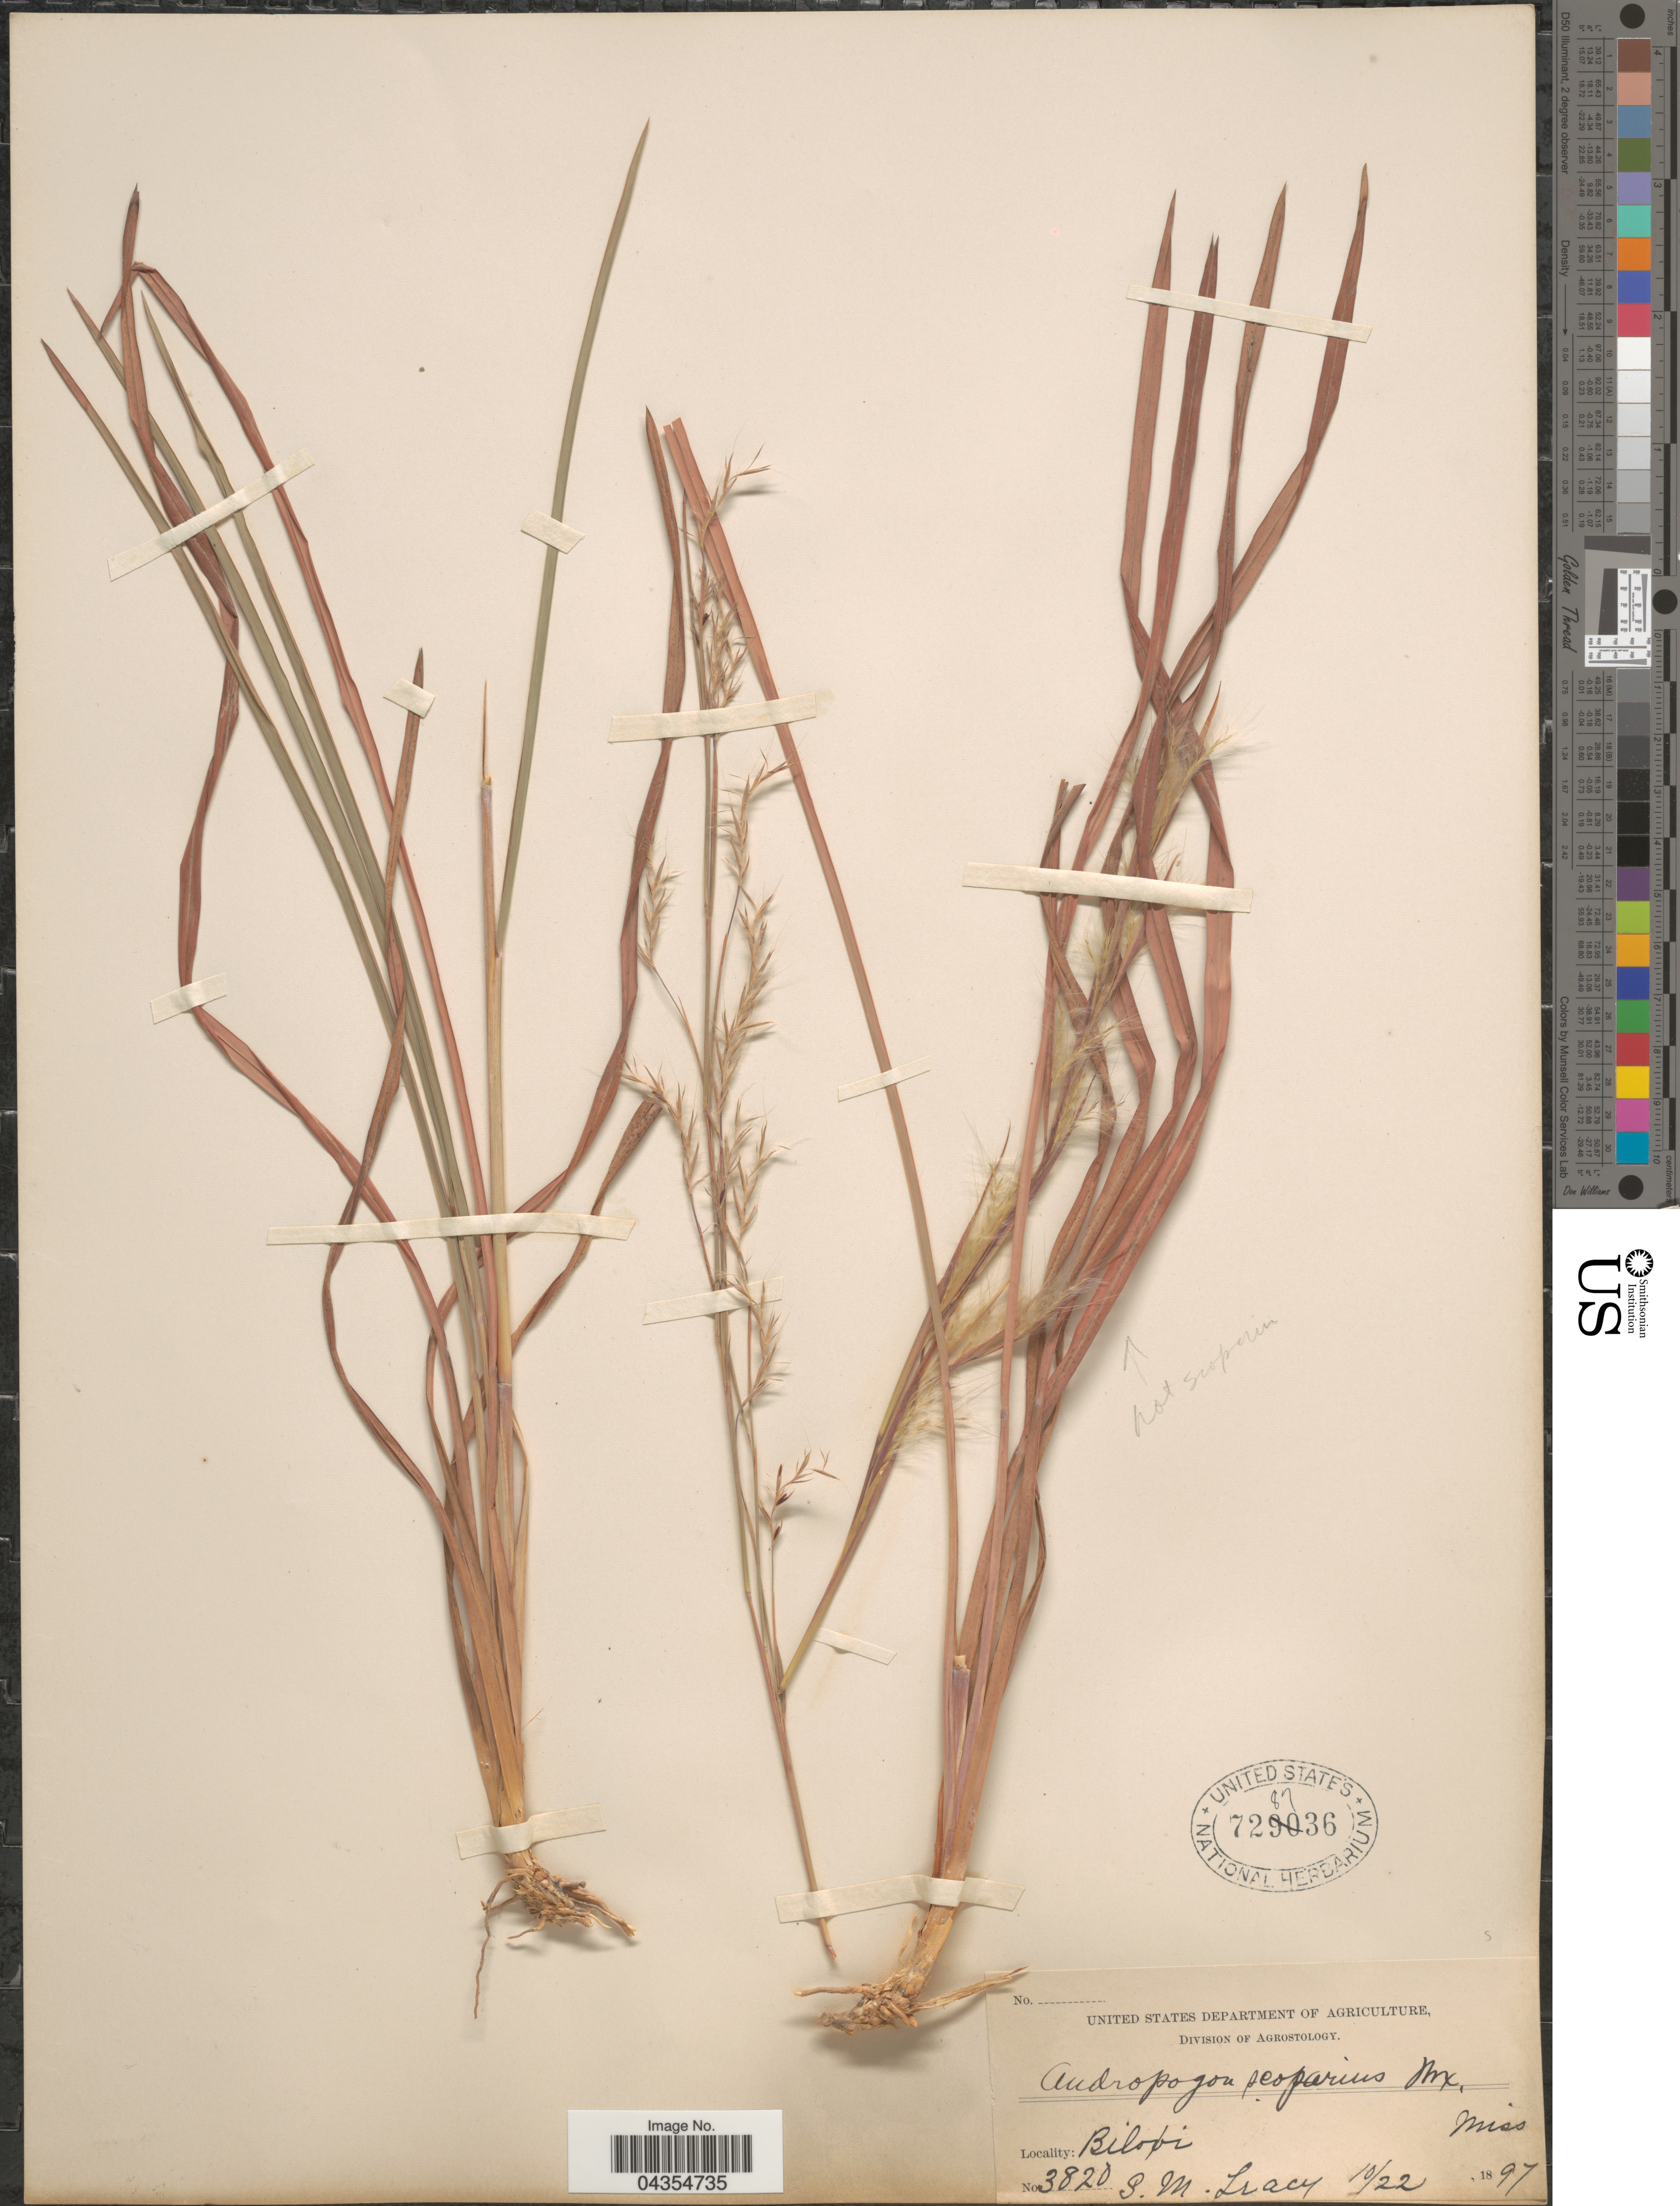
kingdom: Plantae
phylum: Tracheophyta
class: Liliopsida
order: Poales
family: Poaceae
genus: Schizachyrium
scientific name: Schizachyrium sanguineum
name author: (Retz.) Alston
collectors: S. M. Tracy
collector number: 3820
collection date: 1897-10-22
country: United States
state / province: Mississippi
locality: Biloxi.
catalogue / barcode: US 728736